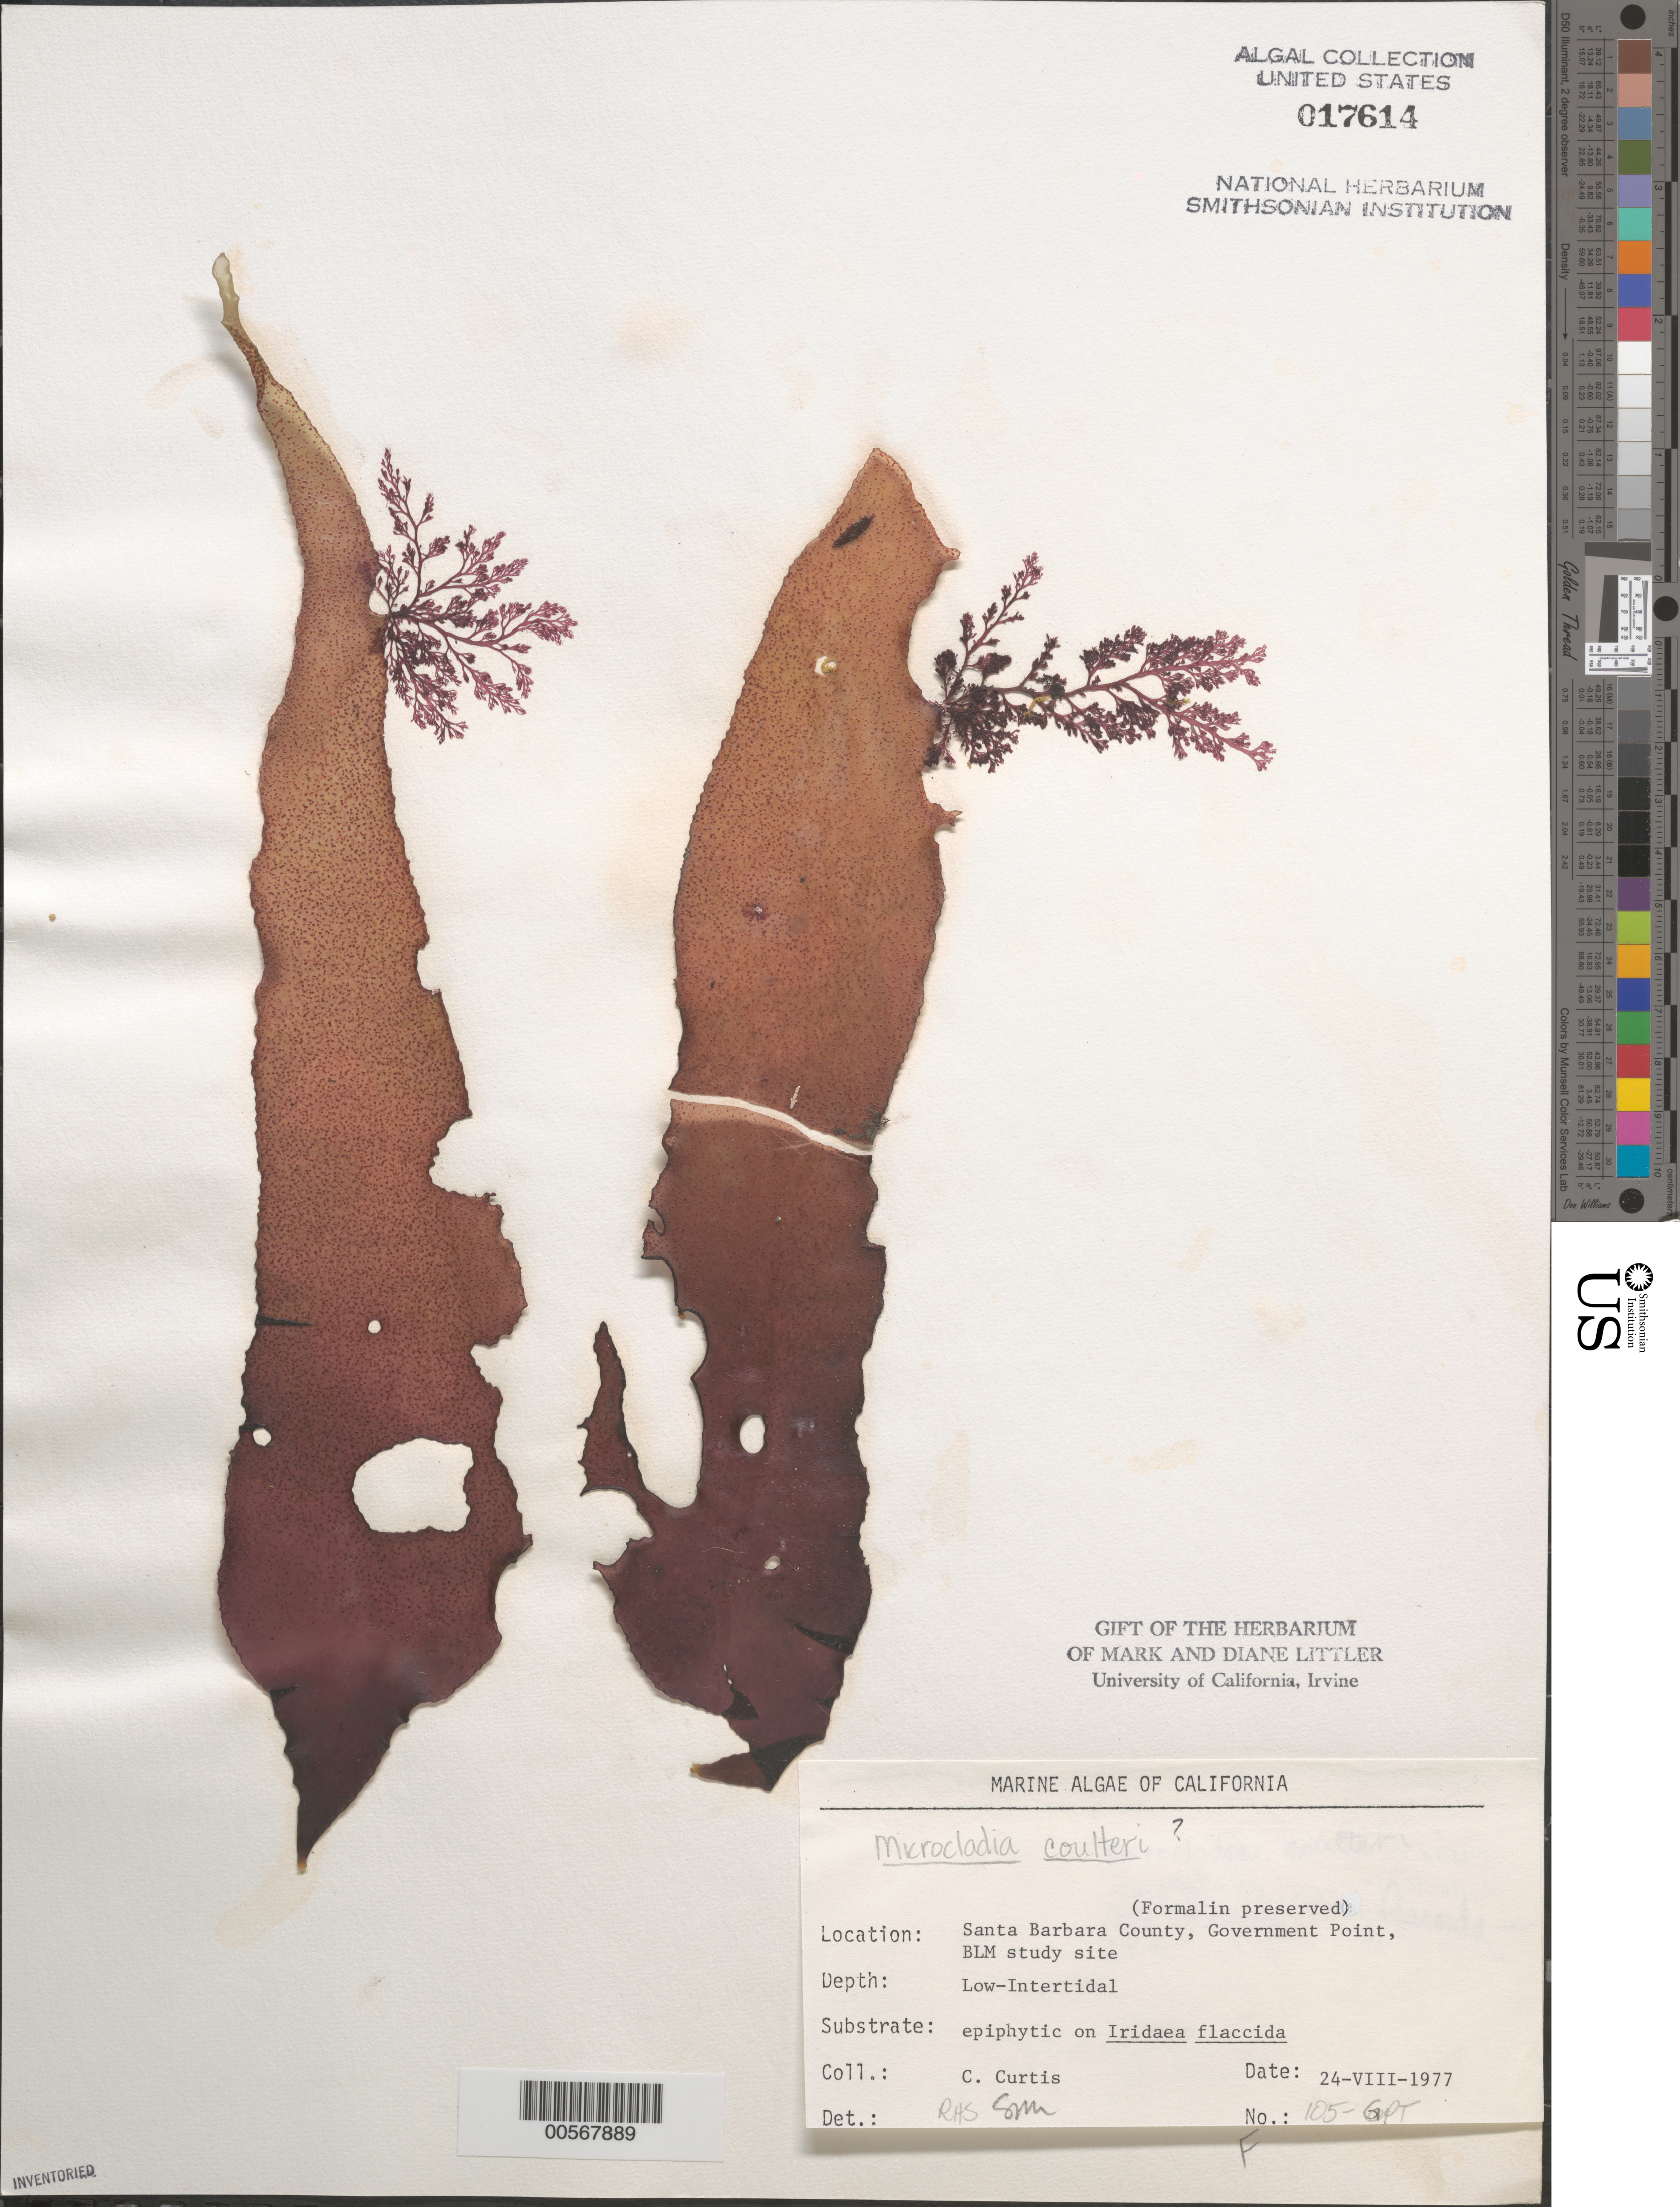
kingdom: Plantae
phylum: Rhodophyta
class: Florideophyceae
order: Ceramiales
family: Ceramiaceae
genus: Microcladia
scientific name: Microcladia coulteri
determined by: Sims, Robert H.; Murray, S. N.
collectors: C. Curtis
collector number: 105-gpt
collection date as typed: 24 Aug 1977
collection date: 1977-08-24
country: United States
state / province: California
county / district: Santa Barbara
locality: Government Point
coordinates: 34 26'31"N, 120 24'06"W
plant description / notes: BLM-SOCALBIGHT Rocky Intertidal Survey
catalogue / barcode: US 17614